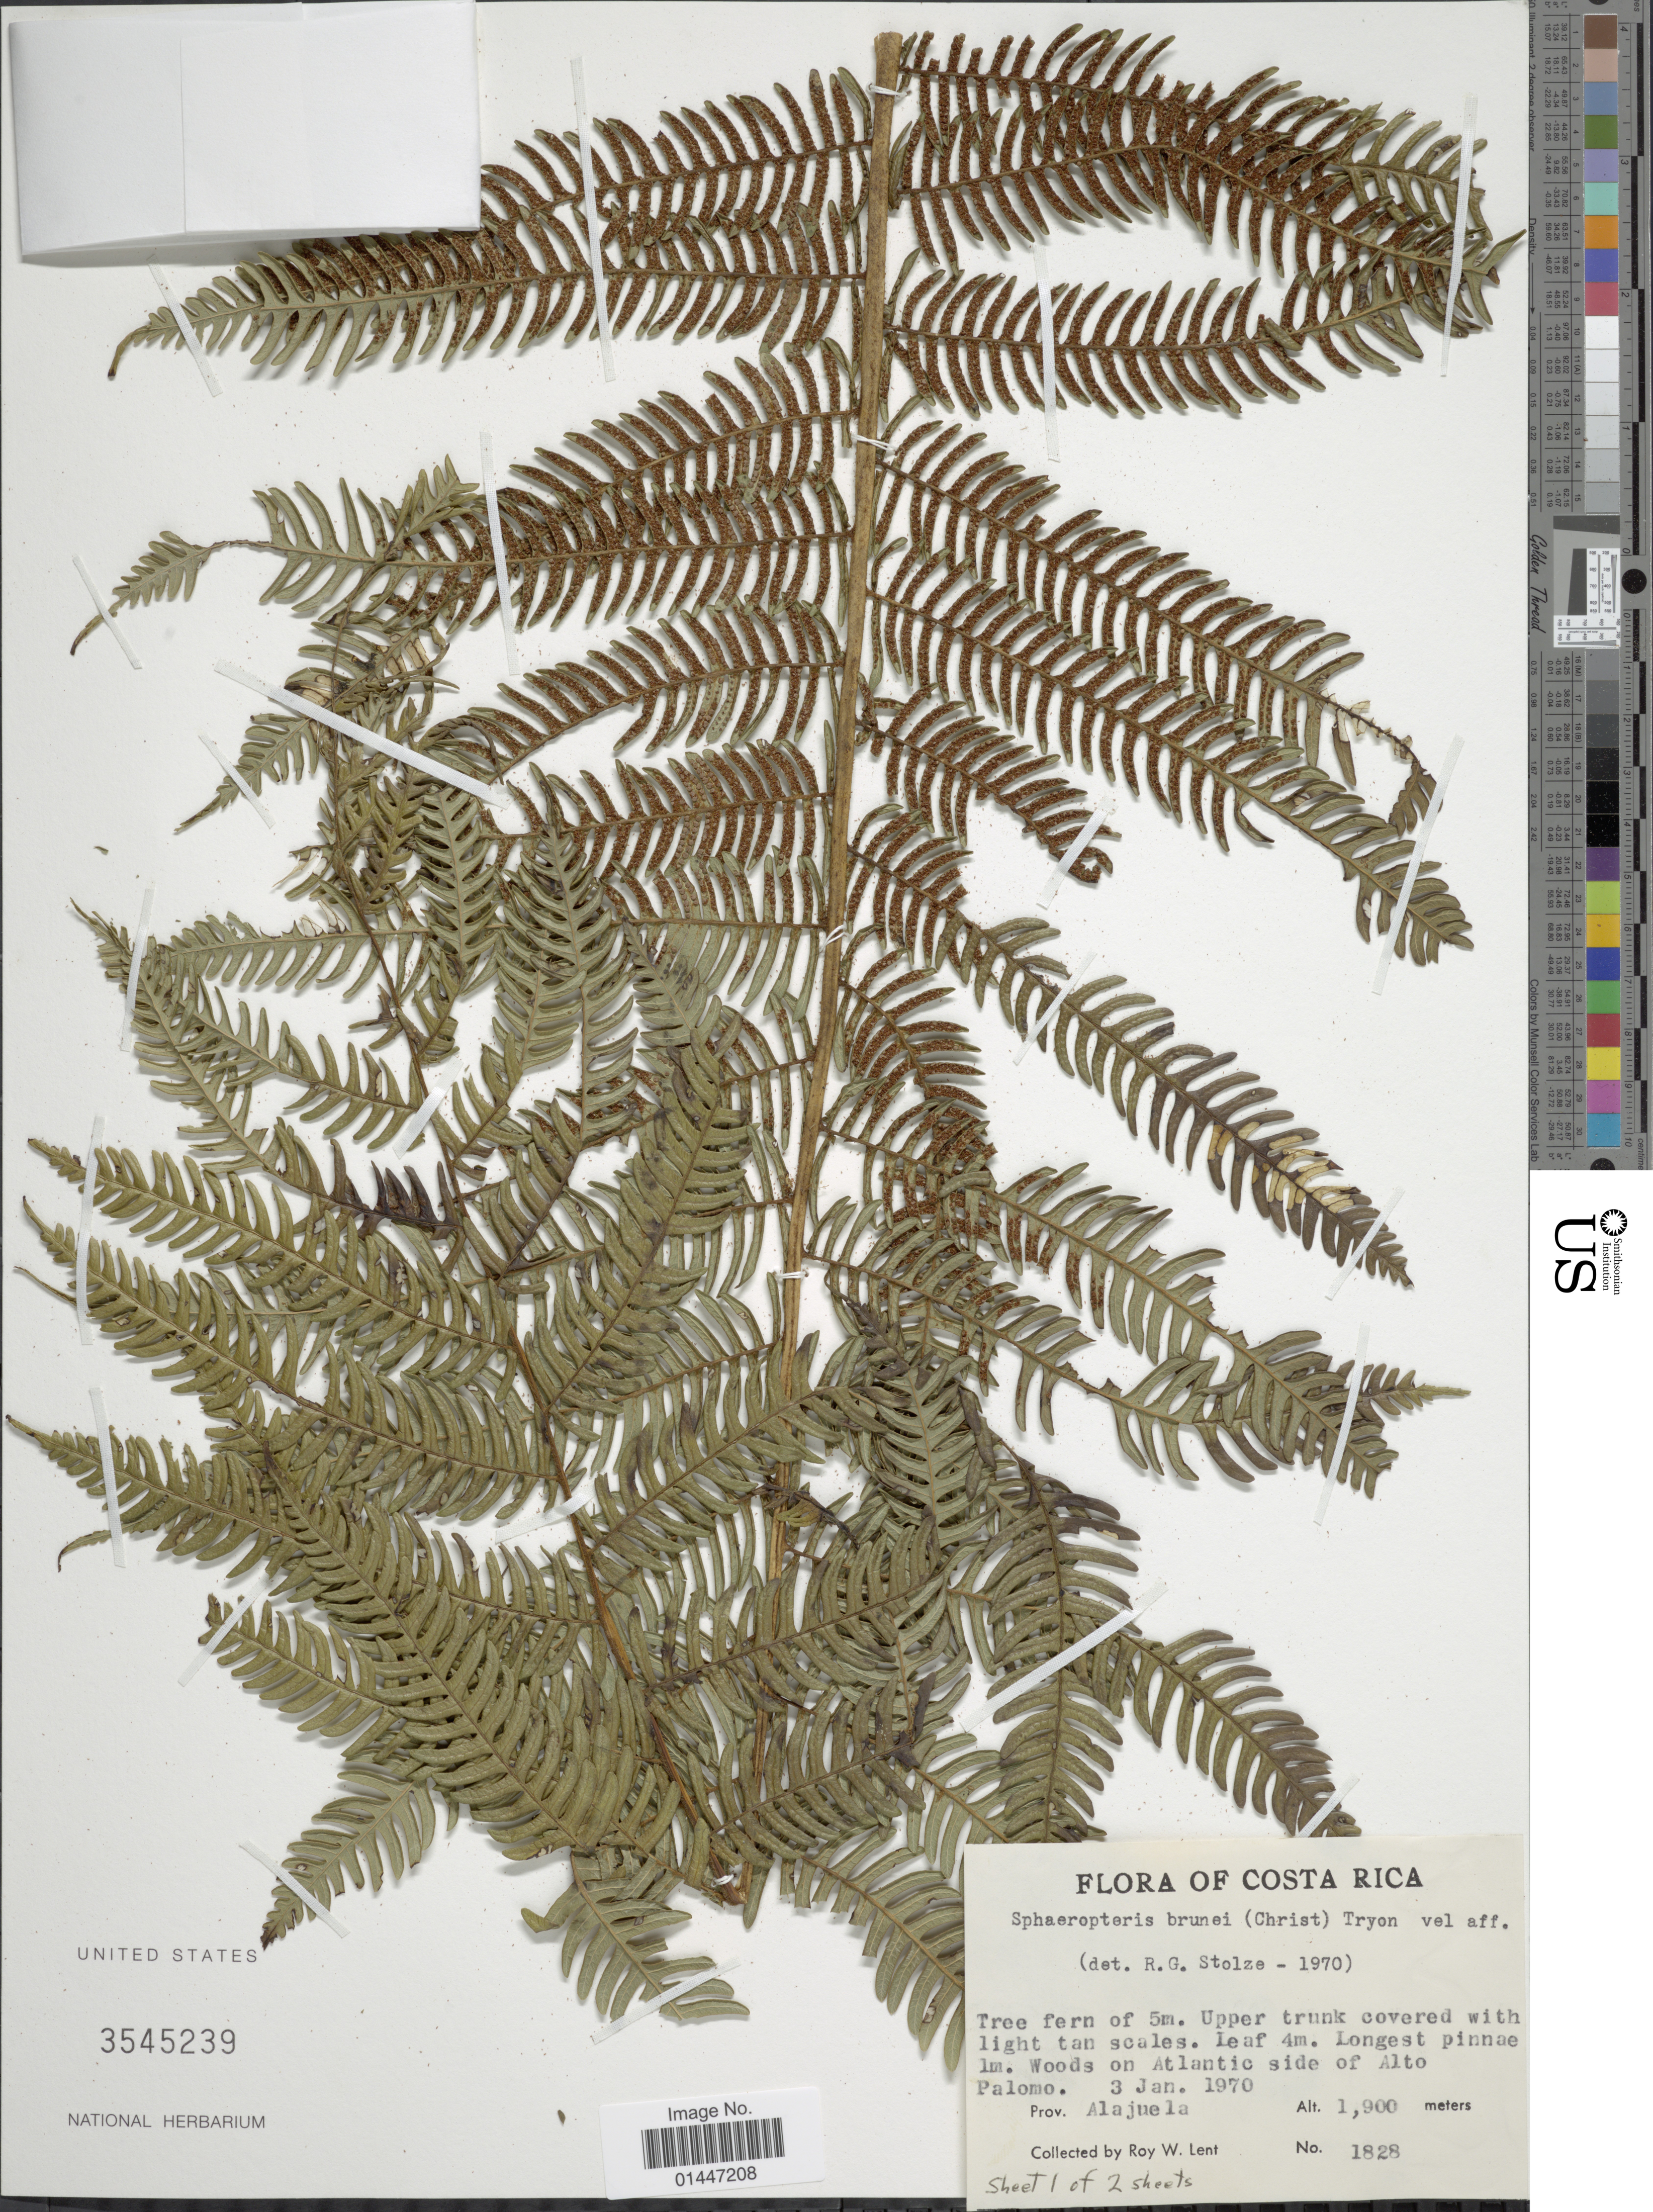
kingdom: Plantae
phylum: Tracheophyta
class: Polypodiopsida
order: Cyatheales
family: Cyatheaceae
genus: Sphaeropteris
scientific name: Sphaeropteris brunei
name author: (Christ) R.M. Tryon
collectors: R. W. Lent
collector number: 1828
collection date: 1970-01-03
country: Costa Rica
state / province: Alajuela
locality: Woods on Atlantic side of Alto Palomo, Prov. Alajuela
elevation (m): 1900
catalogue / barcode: US 3545239